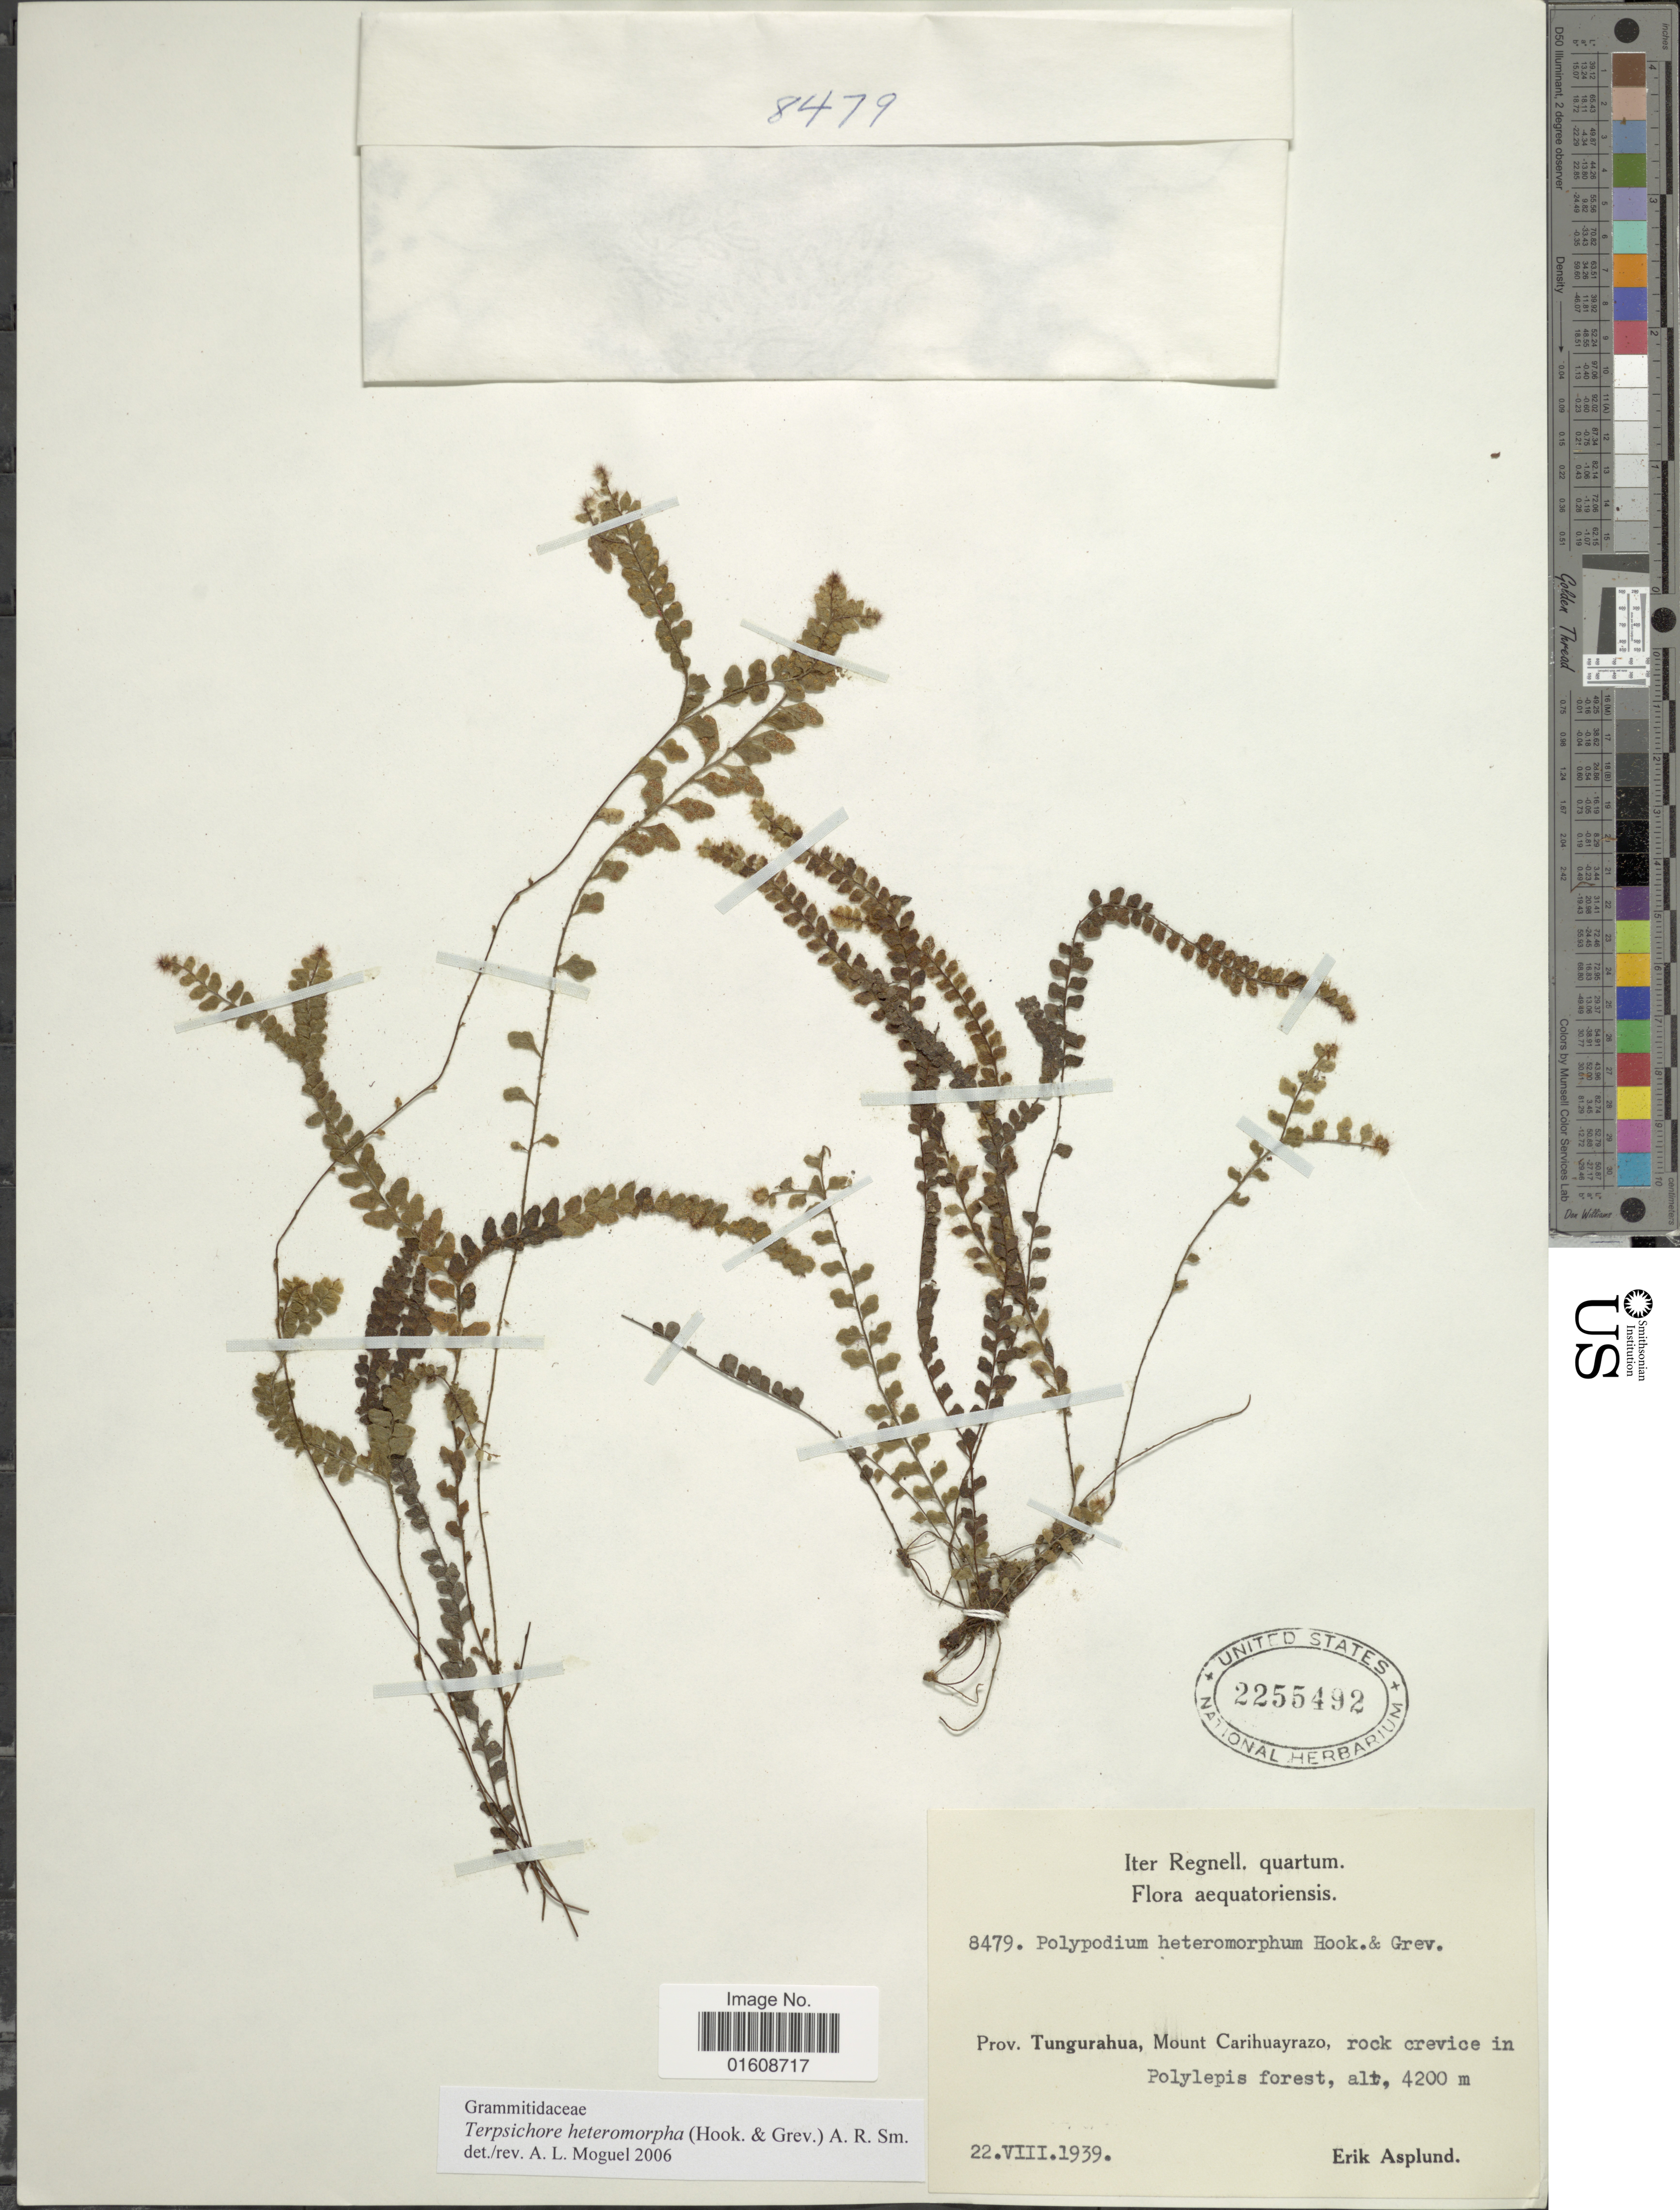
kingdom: Plantae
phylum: Tracheophyta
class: Polypodiopsida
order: Polypodiales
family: Polypodiaceae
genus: Alansmia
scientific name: Alansmia heteromorpha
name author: (Hook. & Grev.) Moguel & M. Kessler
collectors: E. Asplund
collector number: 8479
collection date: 1939-08-22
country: Ecuador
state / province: Tungurahua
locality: Mount Carihuayrazo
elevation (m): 4200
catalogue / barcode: US 2255492